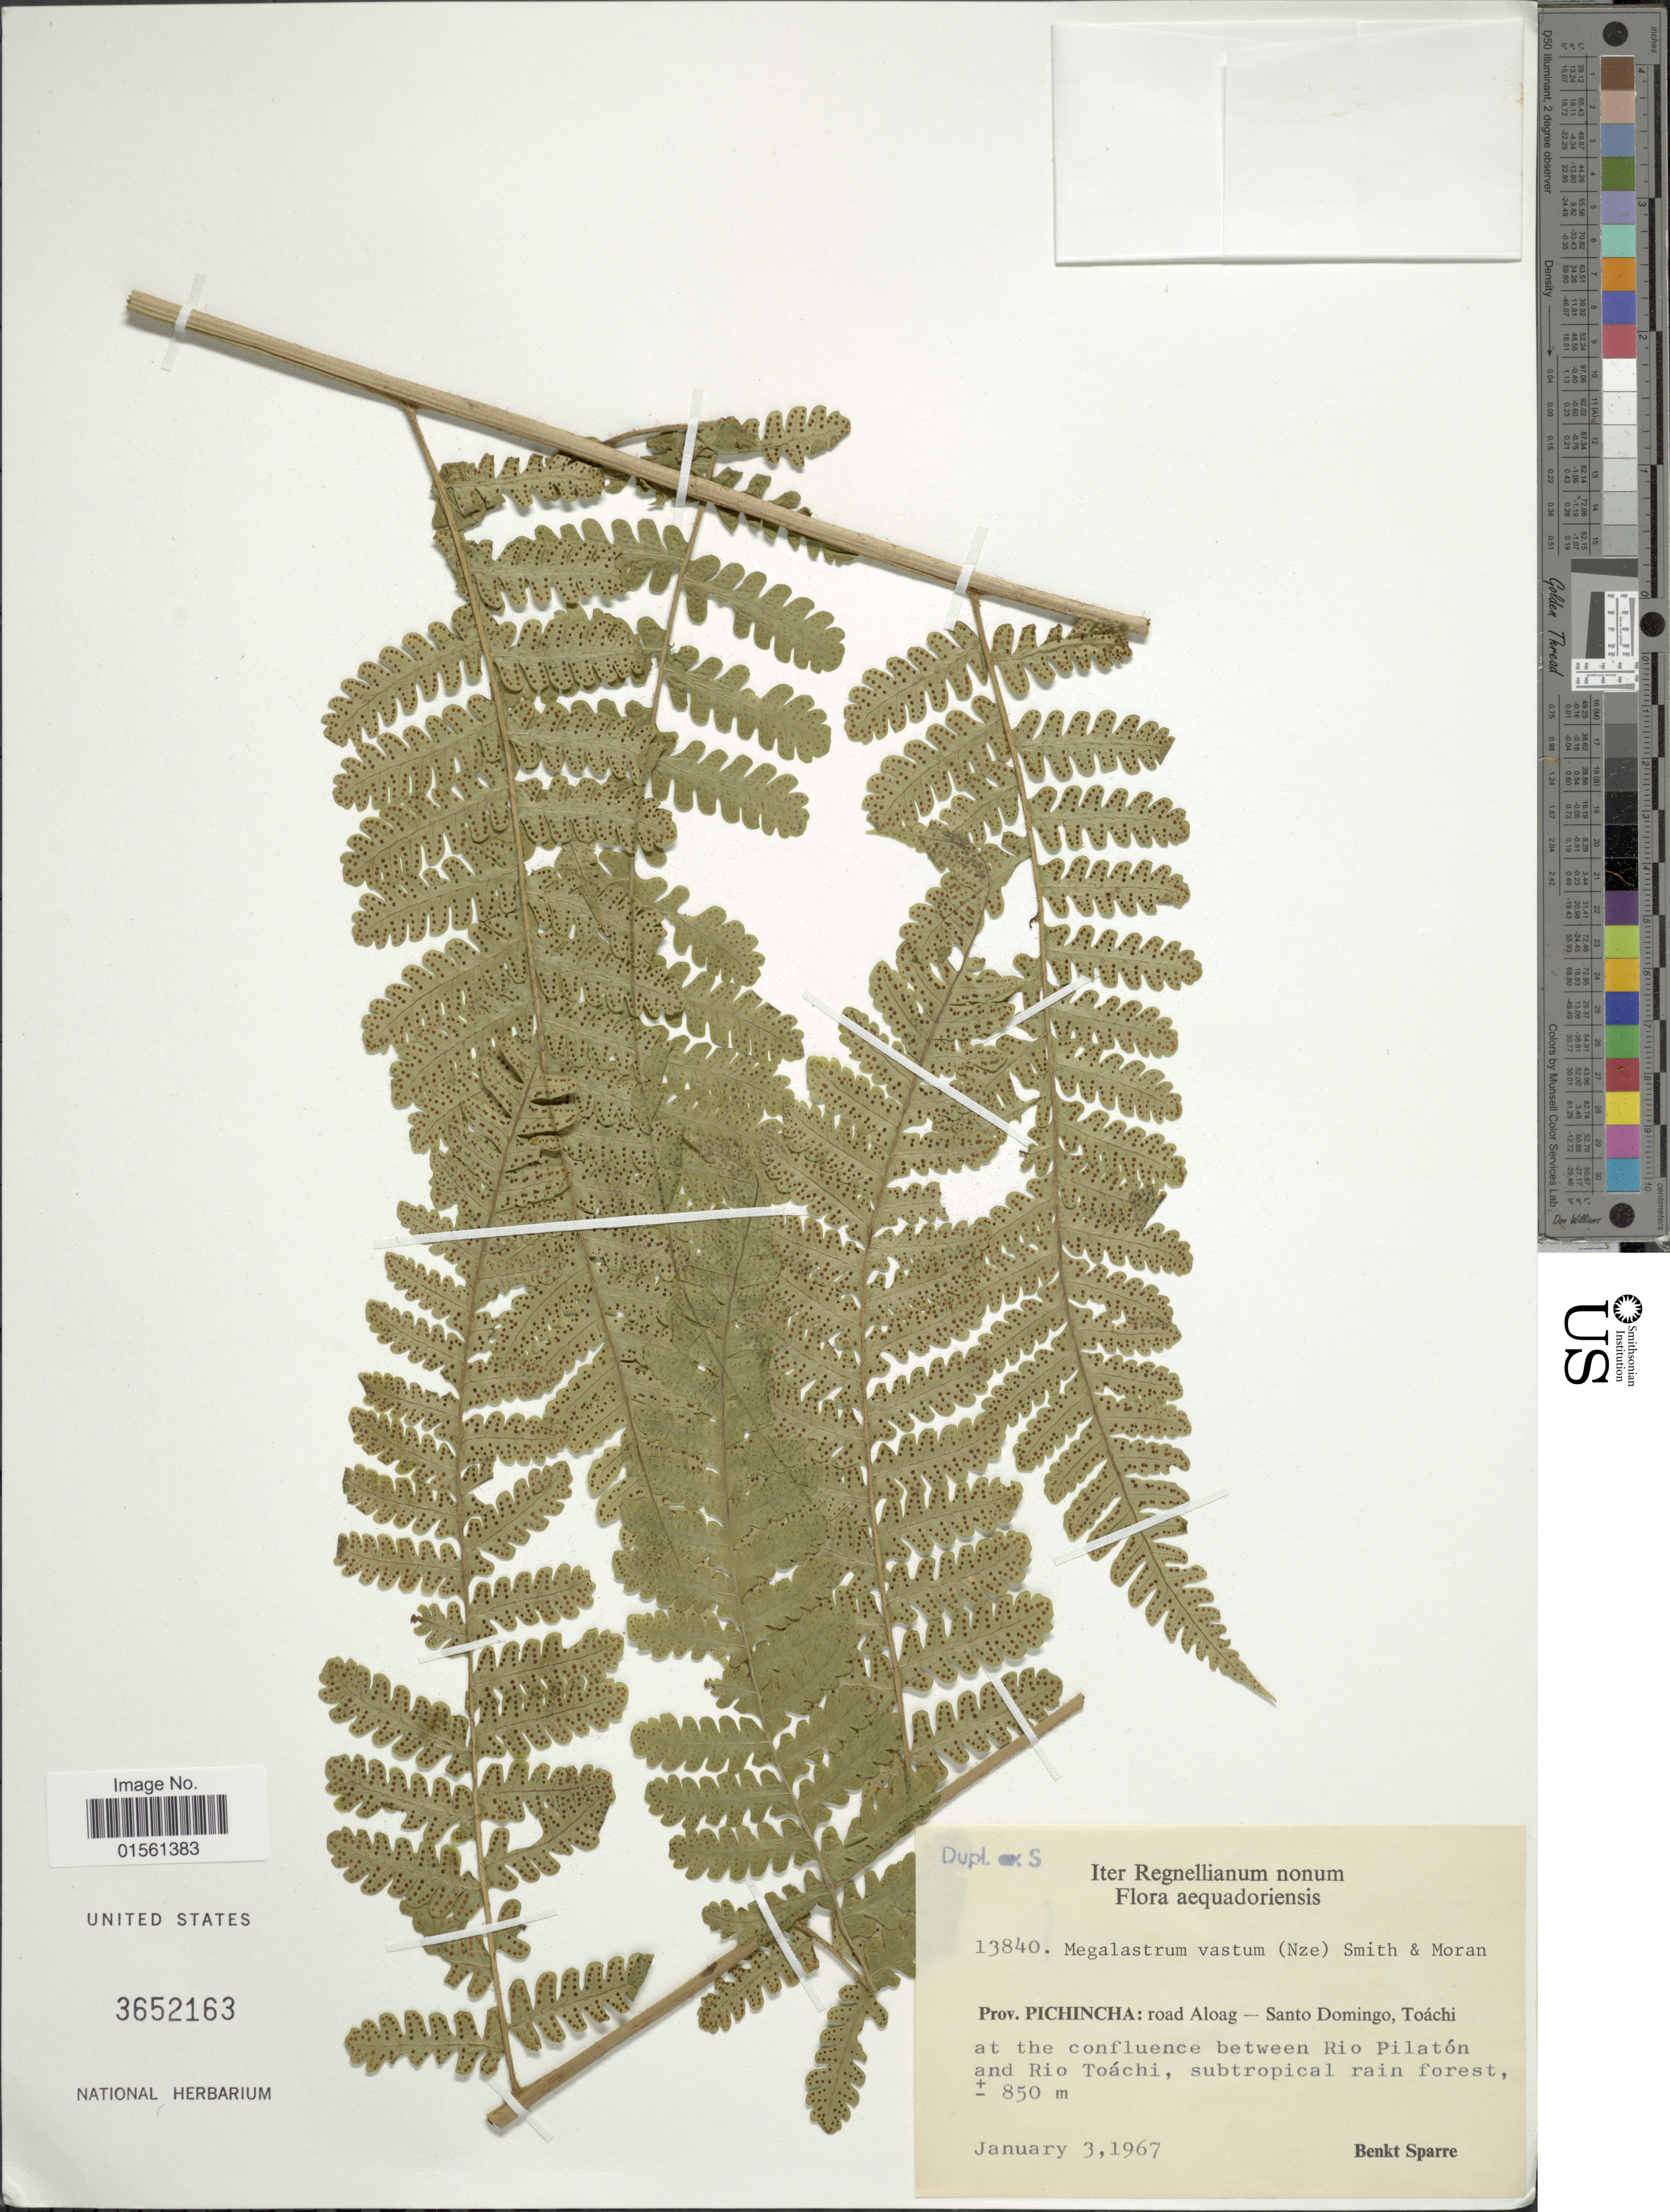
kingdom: Plantae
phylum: Tracheophyta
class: Polypodiopsida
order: Polypodiales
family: Dryopteridaceae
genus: Megalastrum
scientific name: Megalastrum vastum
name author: (Kunze) A.R. Sm. & R.C. Moran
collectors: B. Sparre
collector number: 13840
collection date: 1967-01-03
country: Ecuador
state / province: Pichincha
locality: Road Aloag -- Santo Domingo, Alluriquin, at the confluence between Rio Pilaton and Rio Toachi, subtropical rain forest.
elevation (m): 850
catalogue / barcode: US 3652163